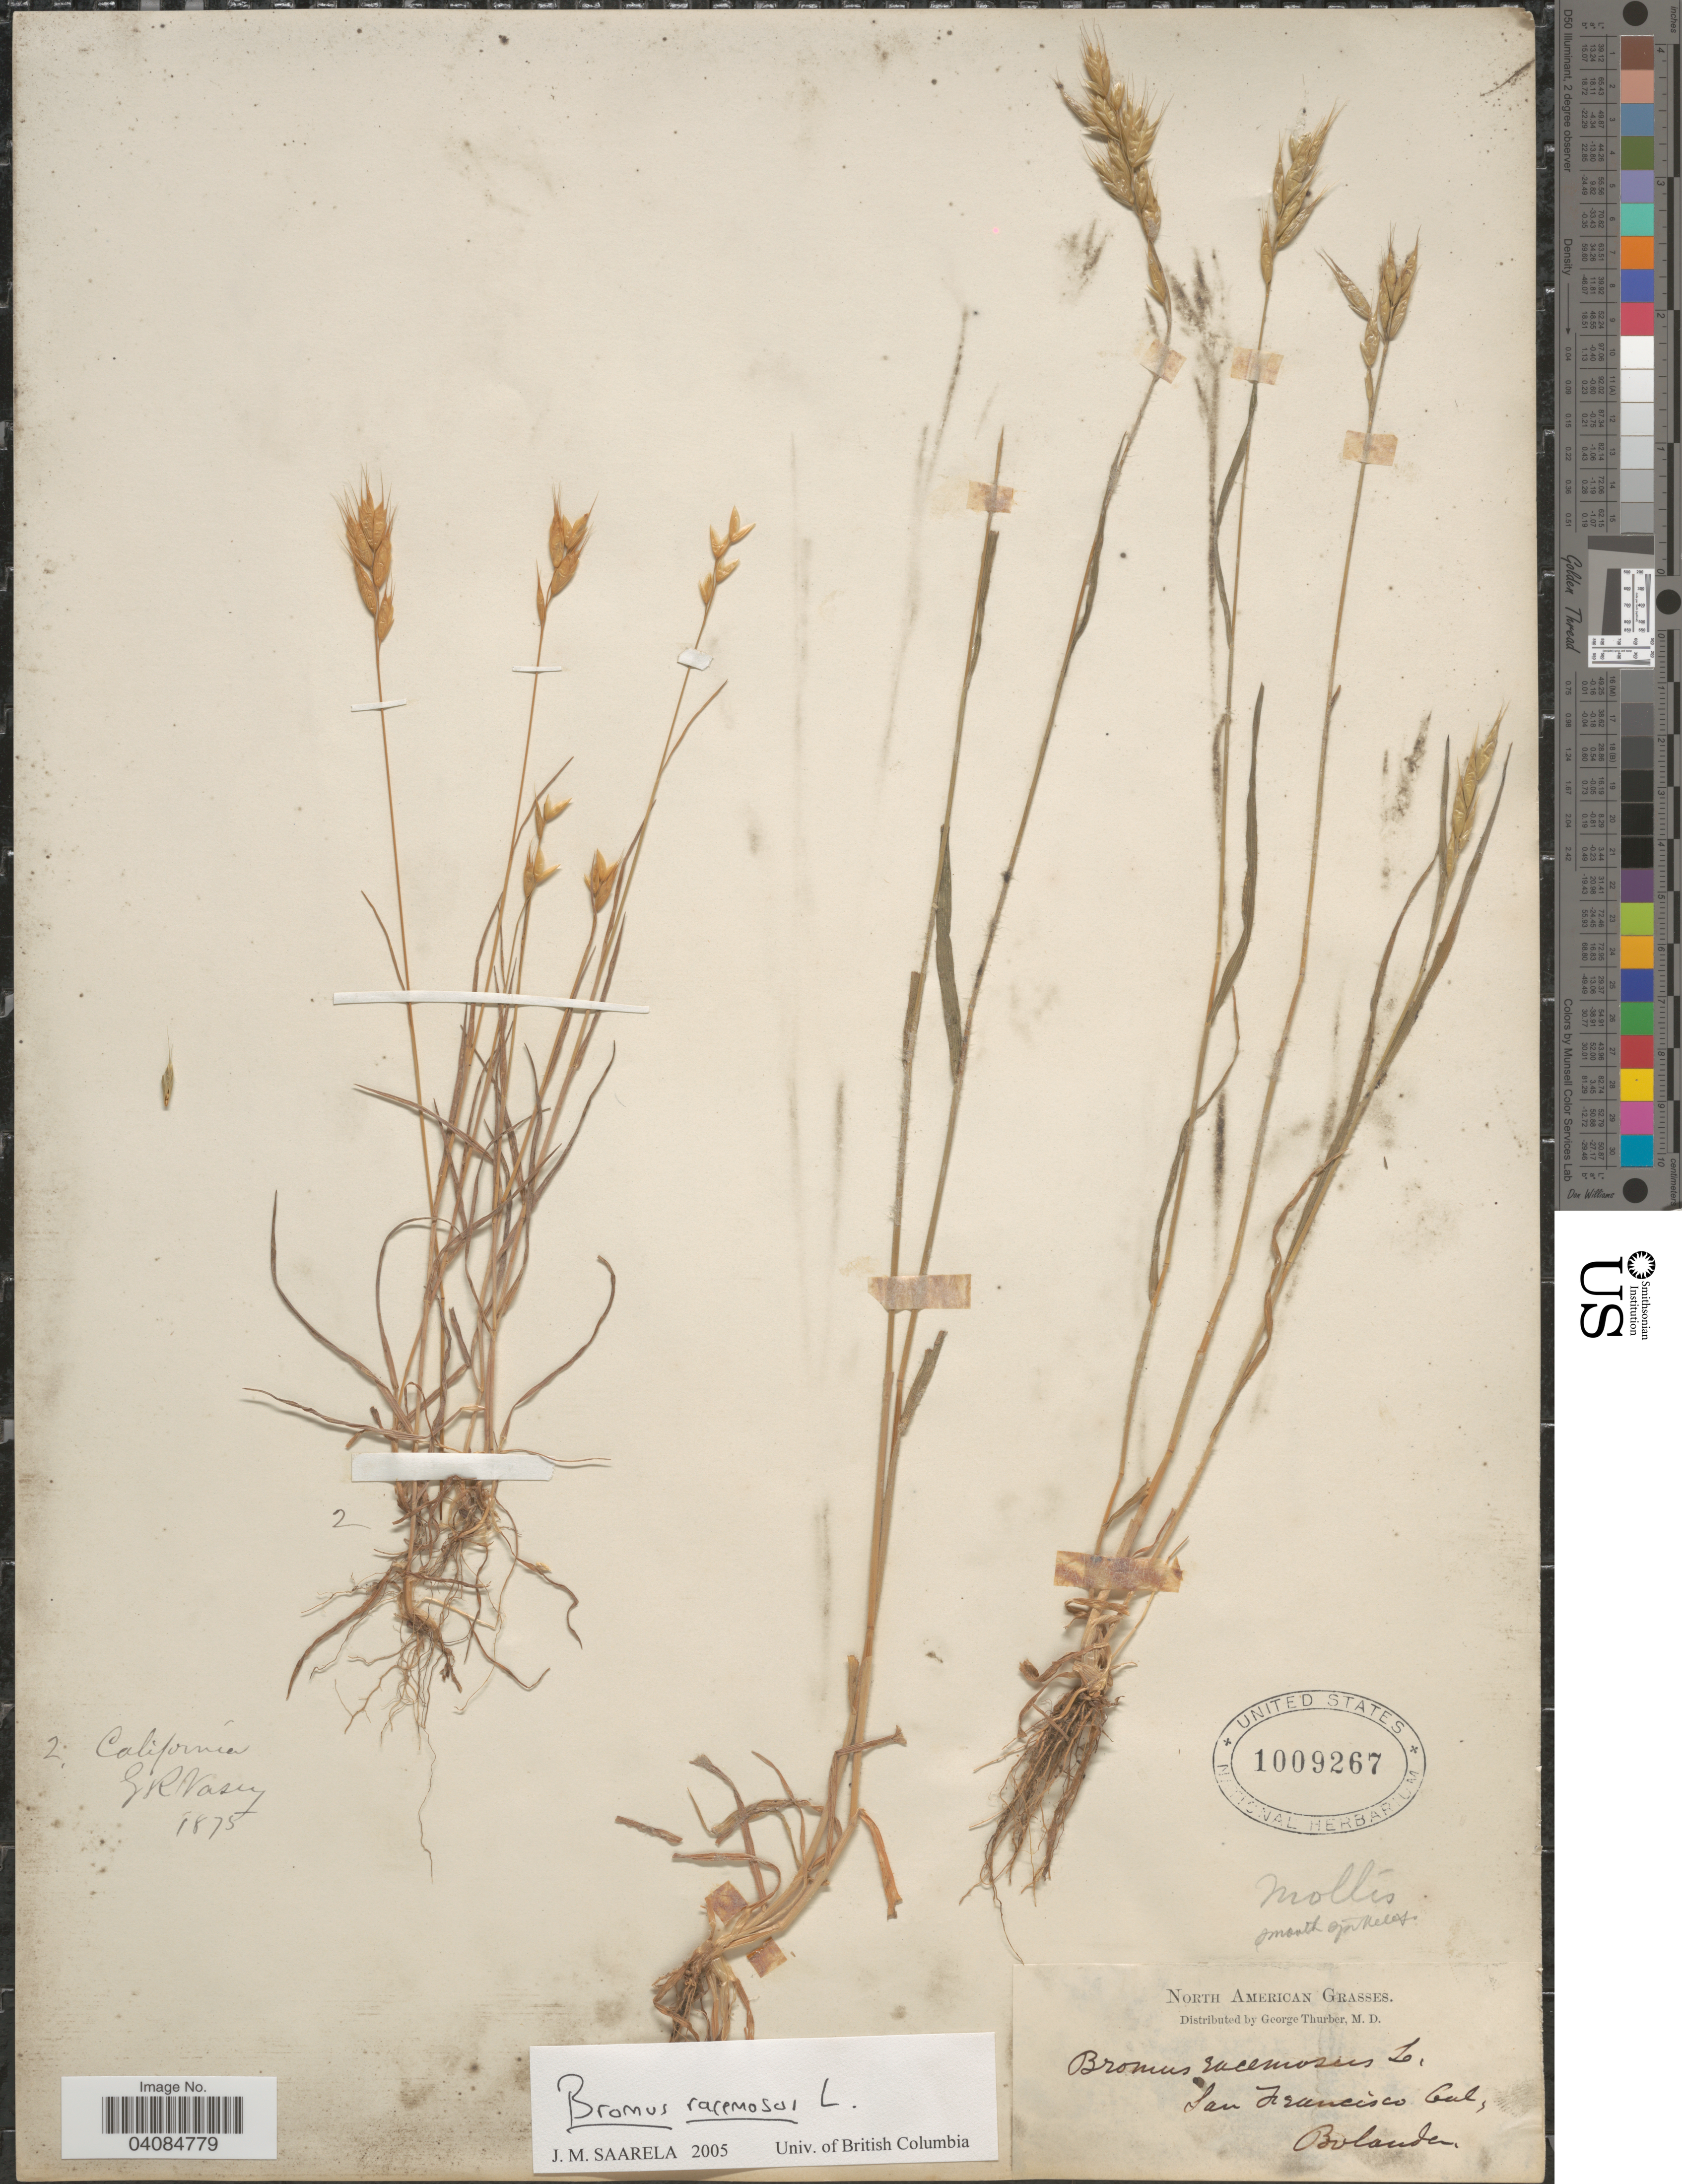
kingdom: Plantae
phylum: Tracheophyta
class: Liliopsida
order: Poales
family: Poaceae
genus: Bromus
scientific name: Bromus racemosus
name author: L.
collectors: -. Bolander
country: United States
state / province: California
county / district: San Francisco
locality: San Francisco.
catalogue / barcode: US 1009267